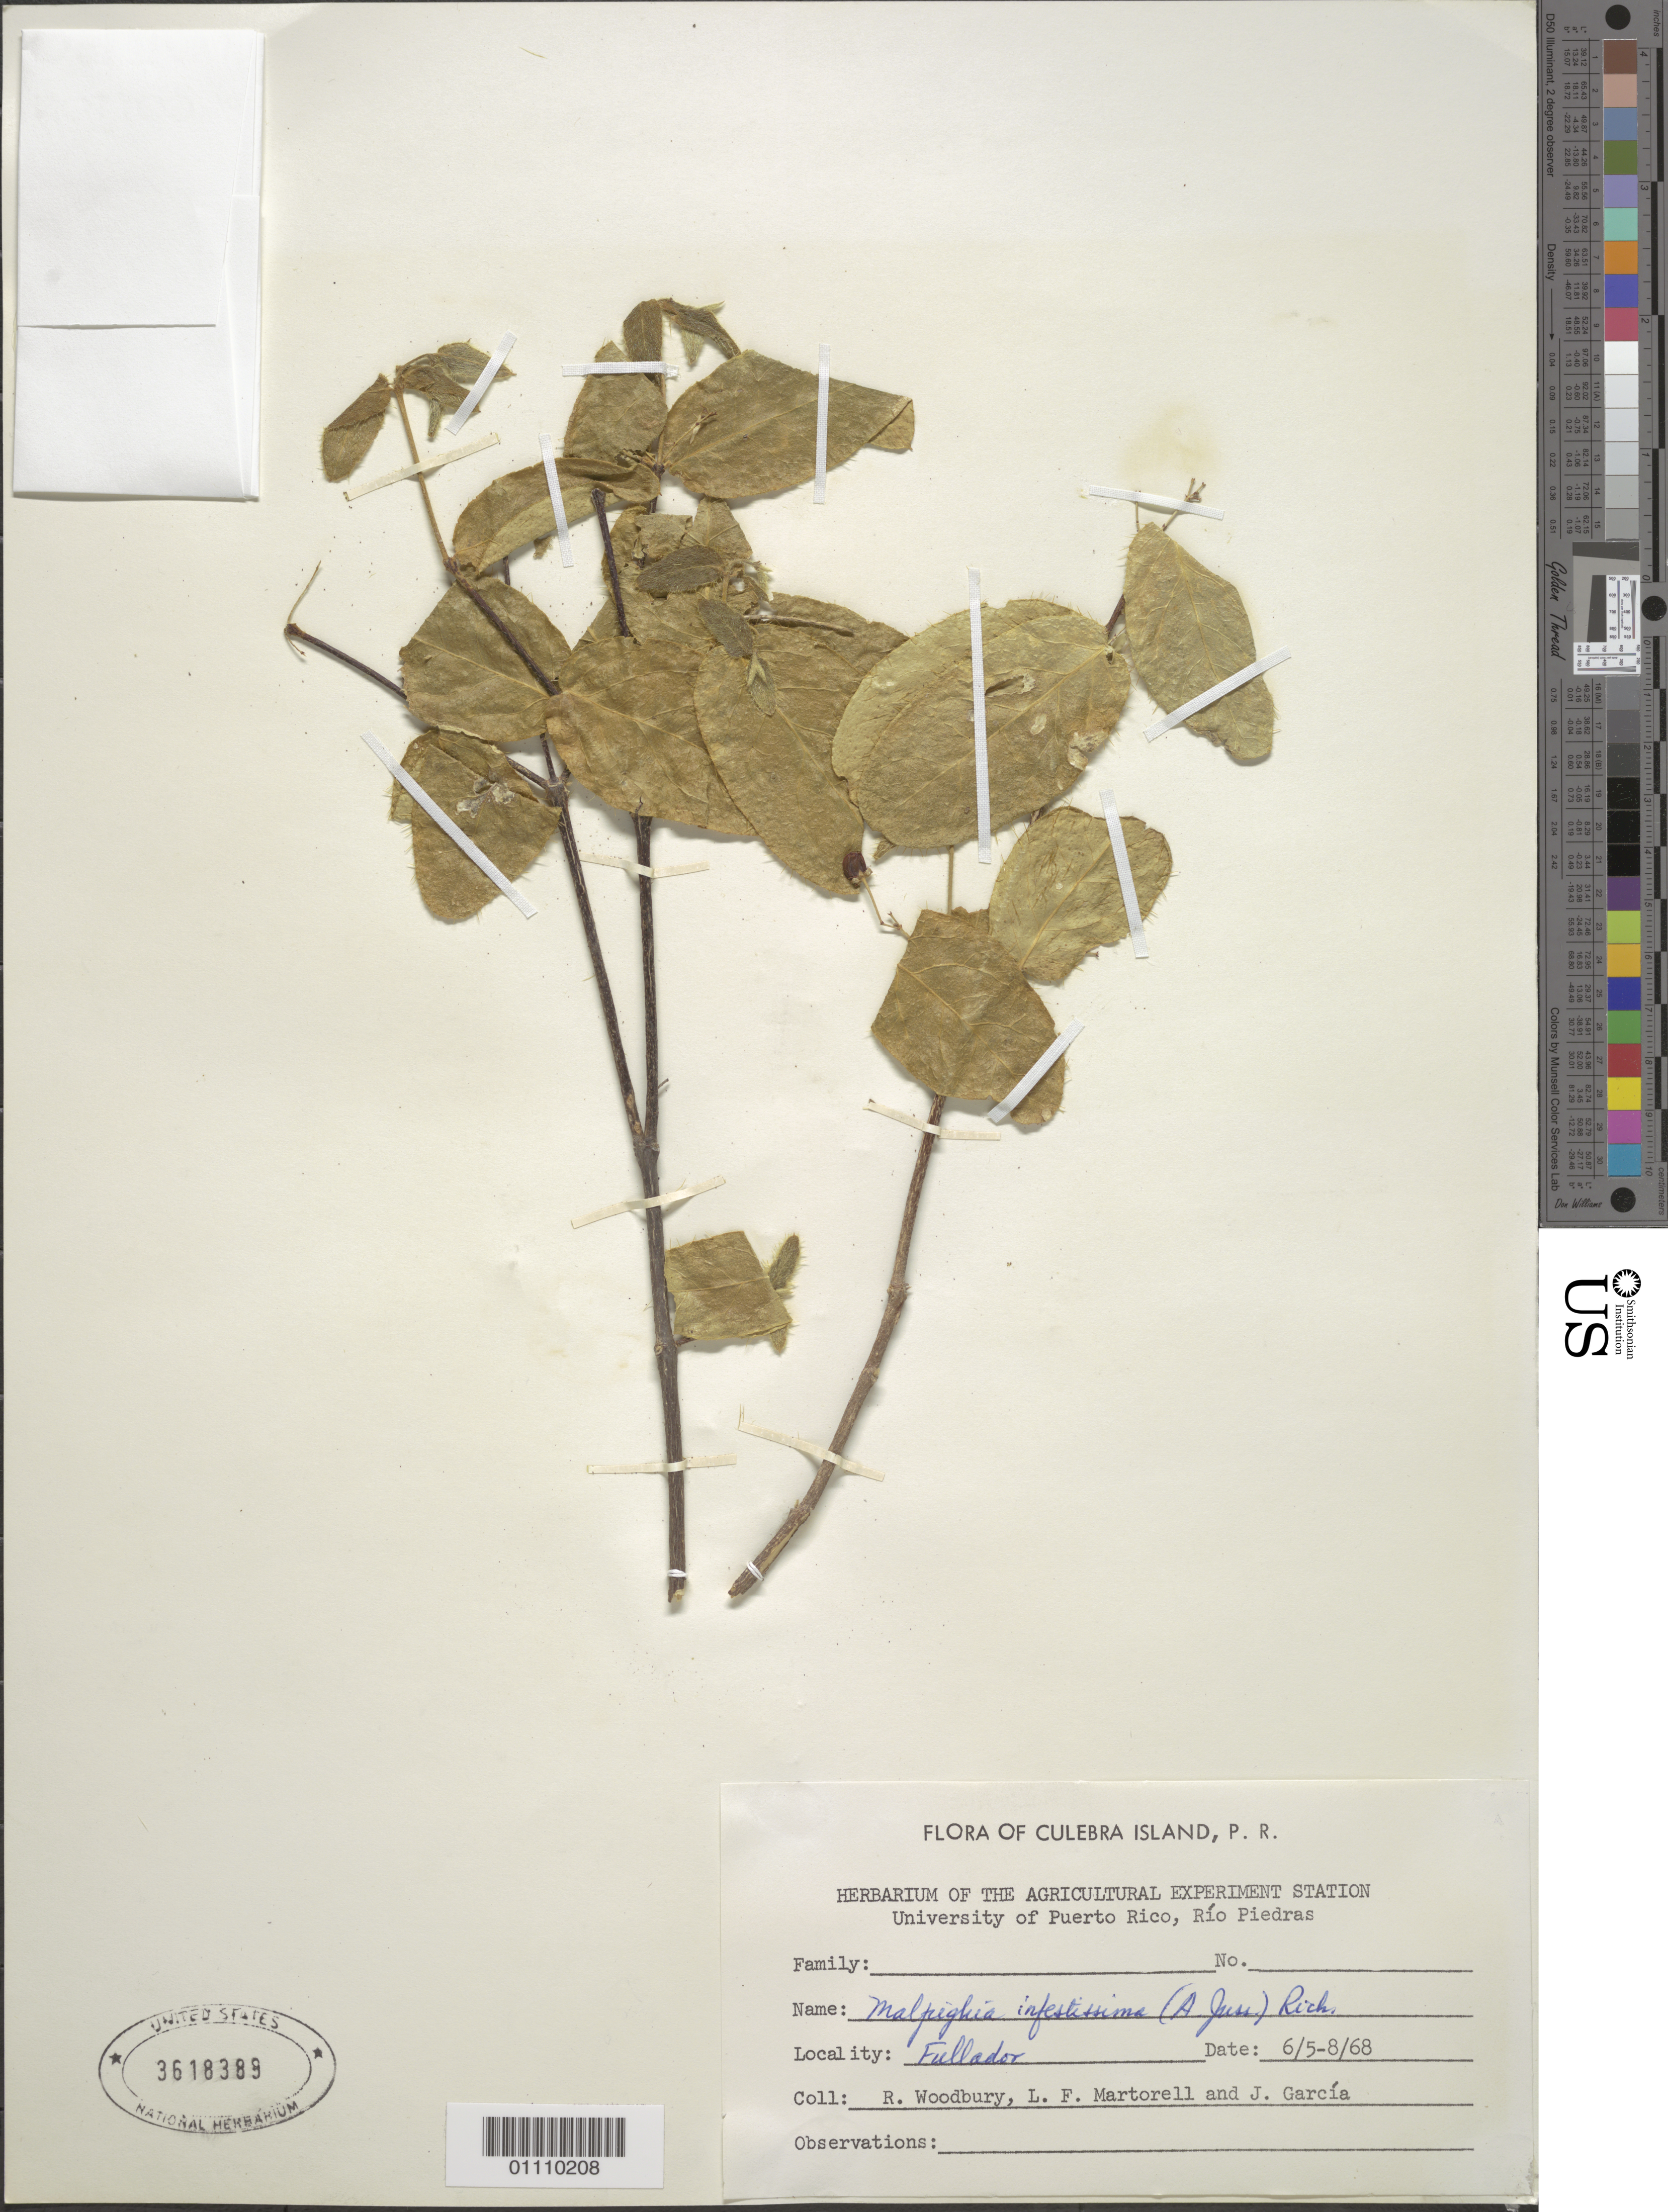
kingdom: Plantae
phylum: Tracheophyta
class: Magnoliopsida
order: Malpighiales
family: Malpighiaceae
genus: Malpighia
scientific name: Malpighia infestissima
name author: Rich. ex Nied.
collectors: R. O. Woodbury, L. Martorell & J. García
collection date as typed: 06 May 1968 to -- Aug 1968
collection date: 1968-05-06/1968-08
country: Puerto Rico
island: Culebra I.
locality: Fullador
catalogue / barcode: US 3618389